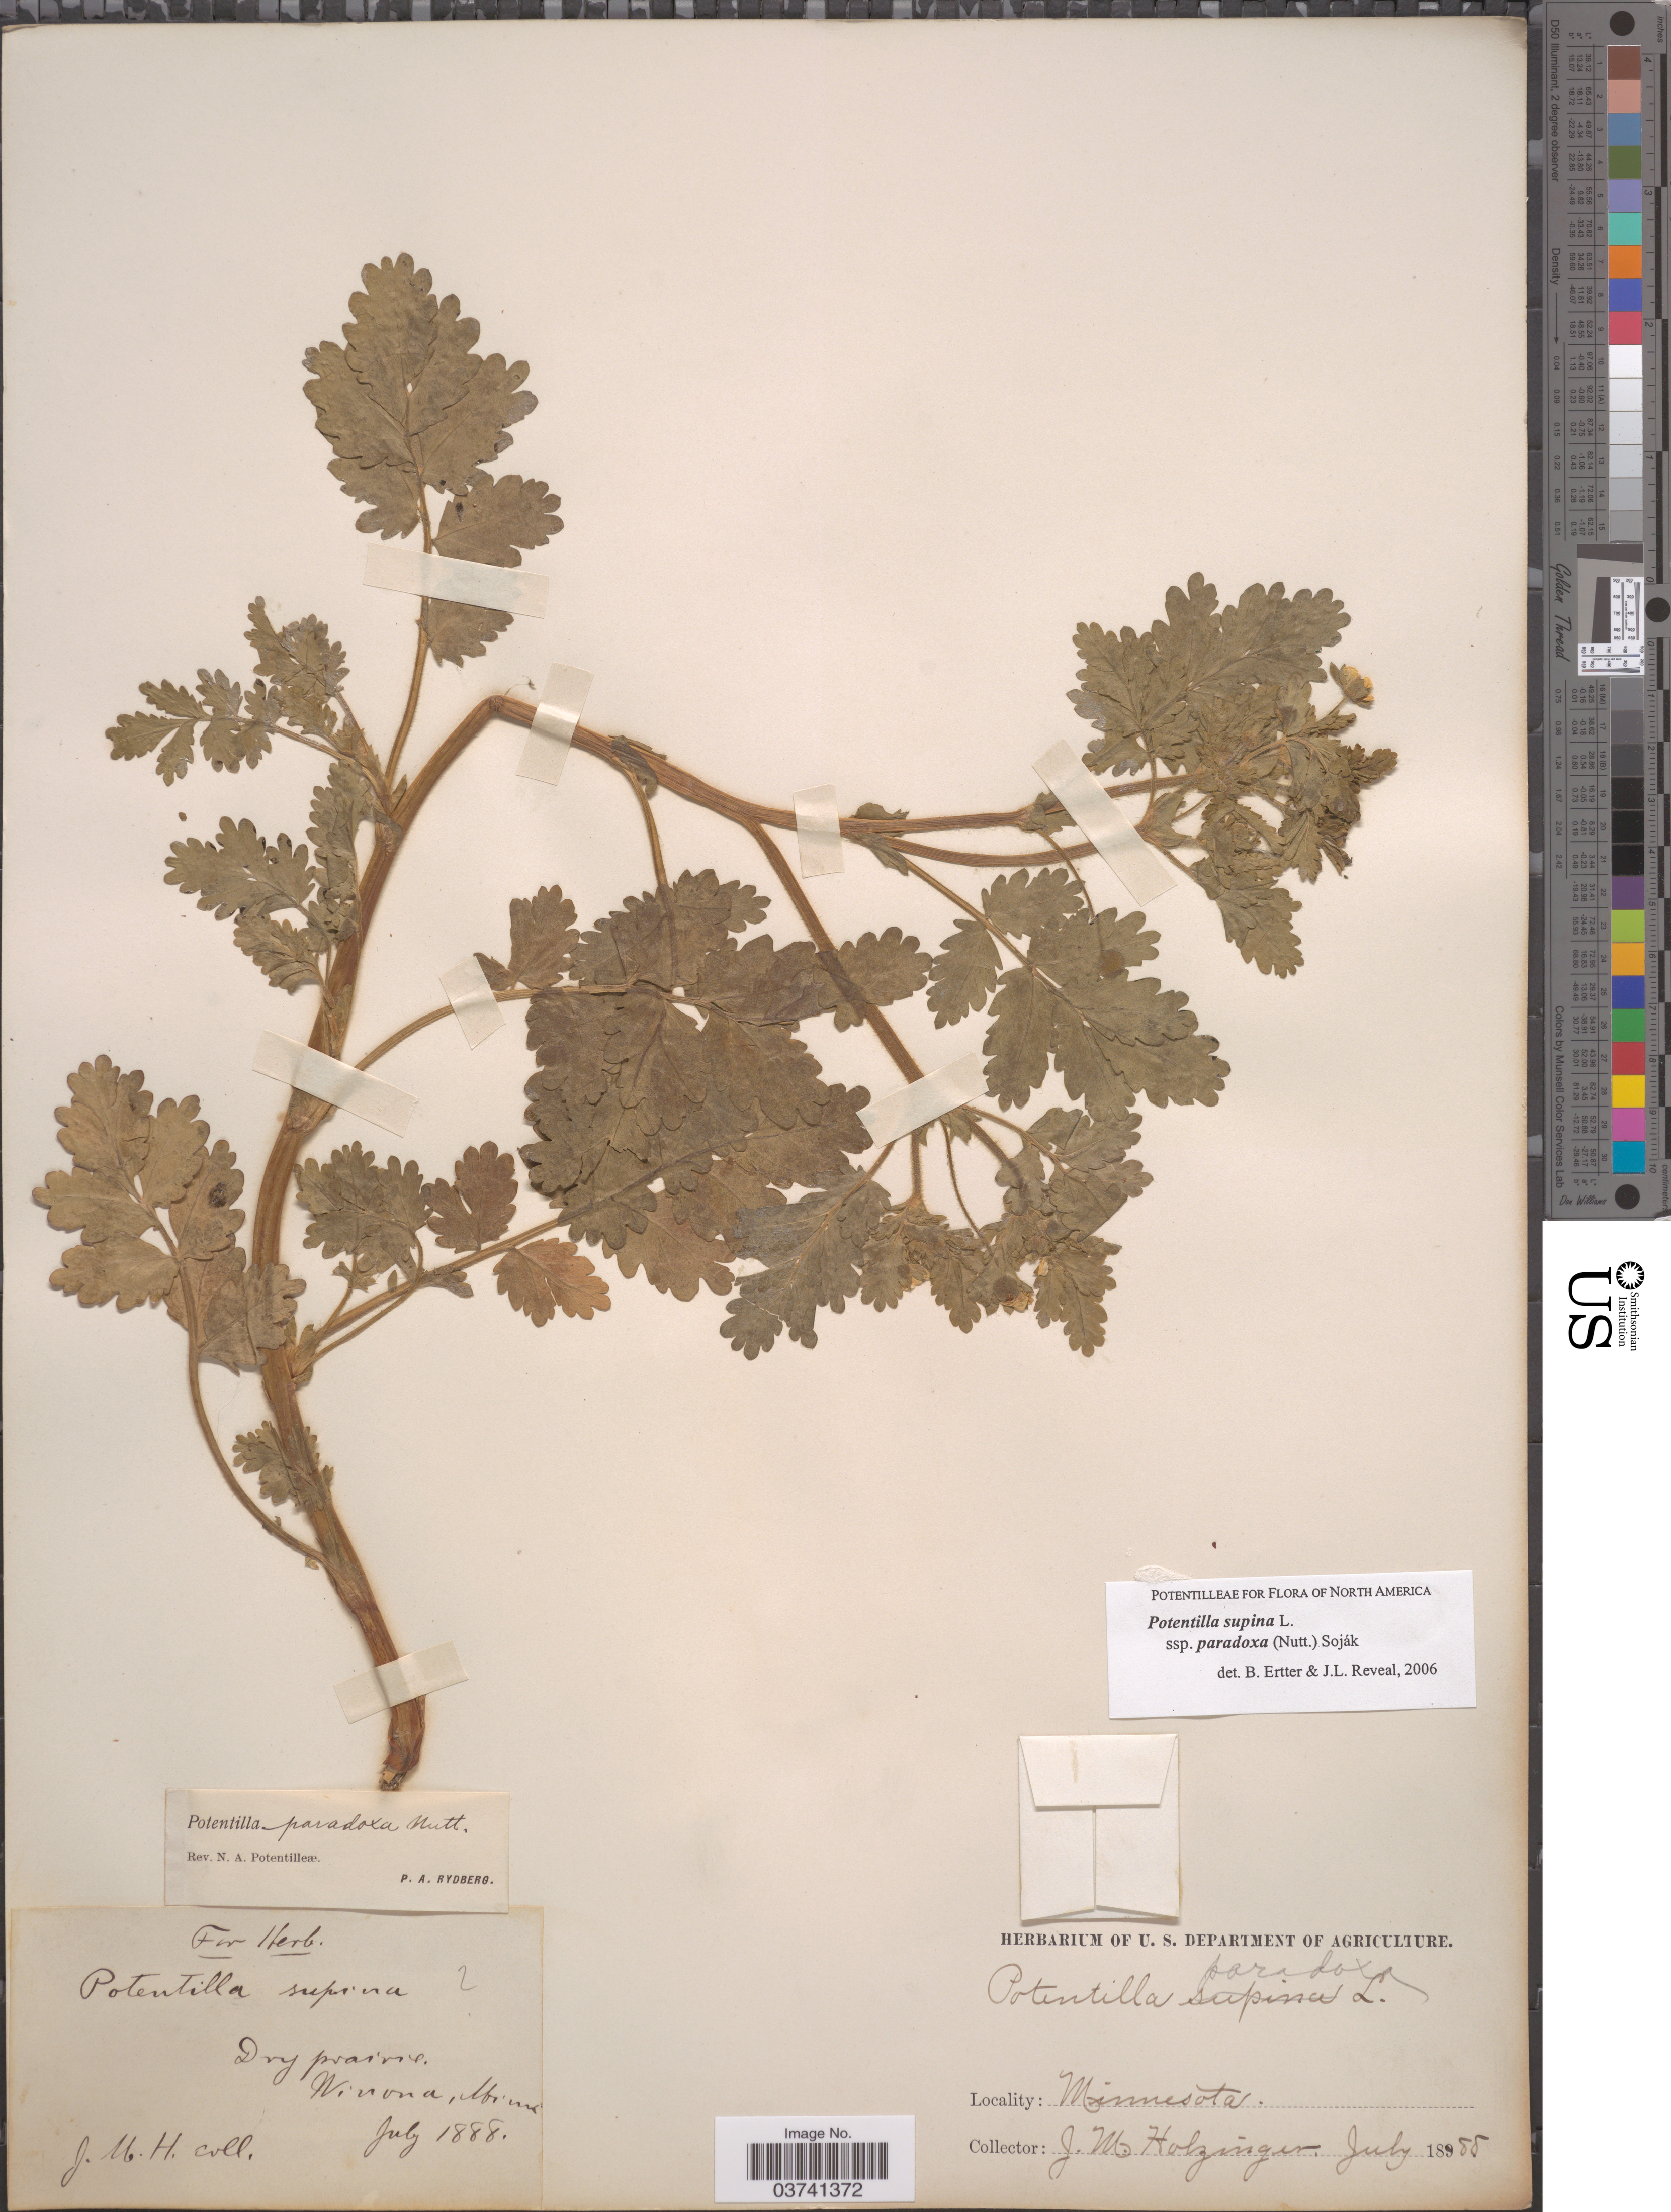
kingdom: Plantae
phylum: Tracheophyta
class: Magnoliopsida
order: Rosales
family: Rosaceae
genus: Potentilla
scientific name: Potentilla supina subsp. paradoxa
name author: (Nutt.) Soják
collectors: J. M. Holzinger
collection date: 1888-07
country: United States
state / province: Minnesota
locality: Winona.